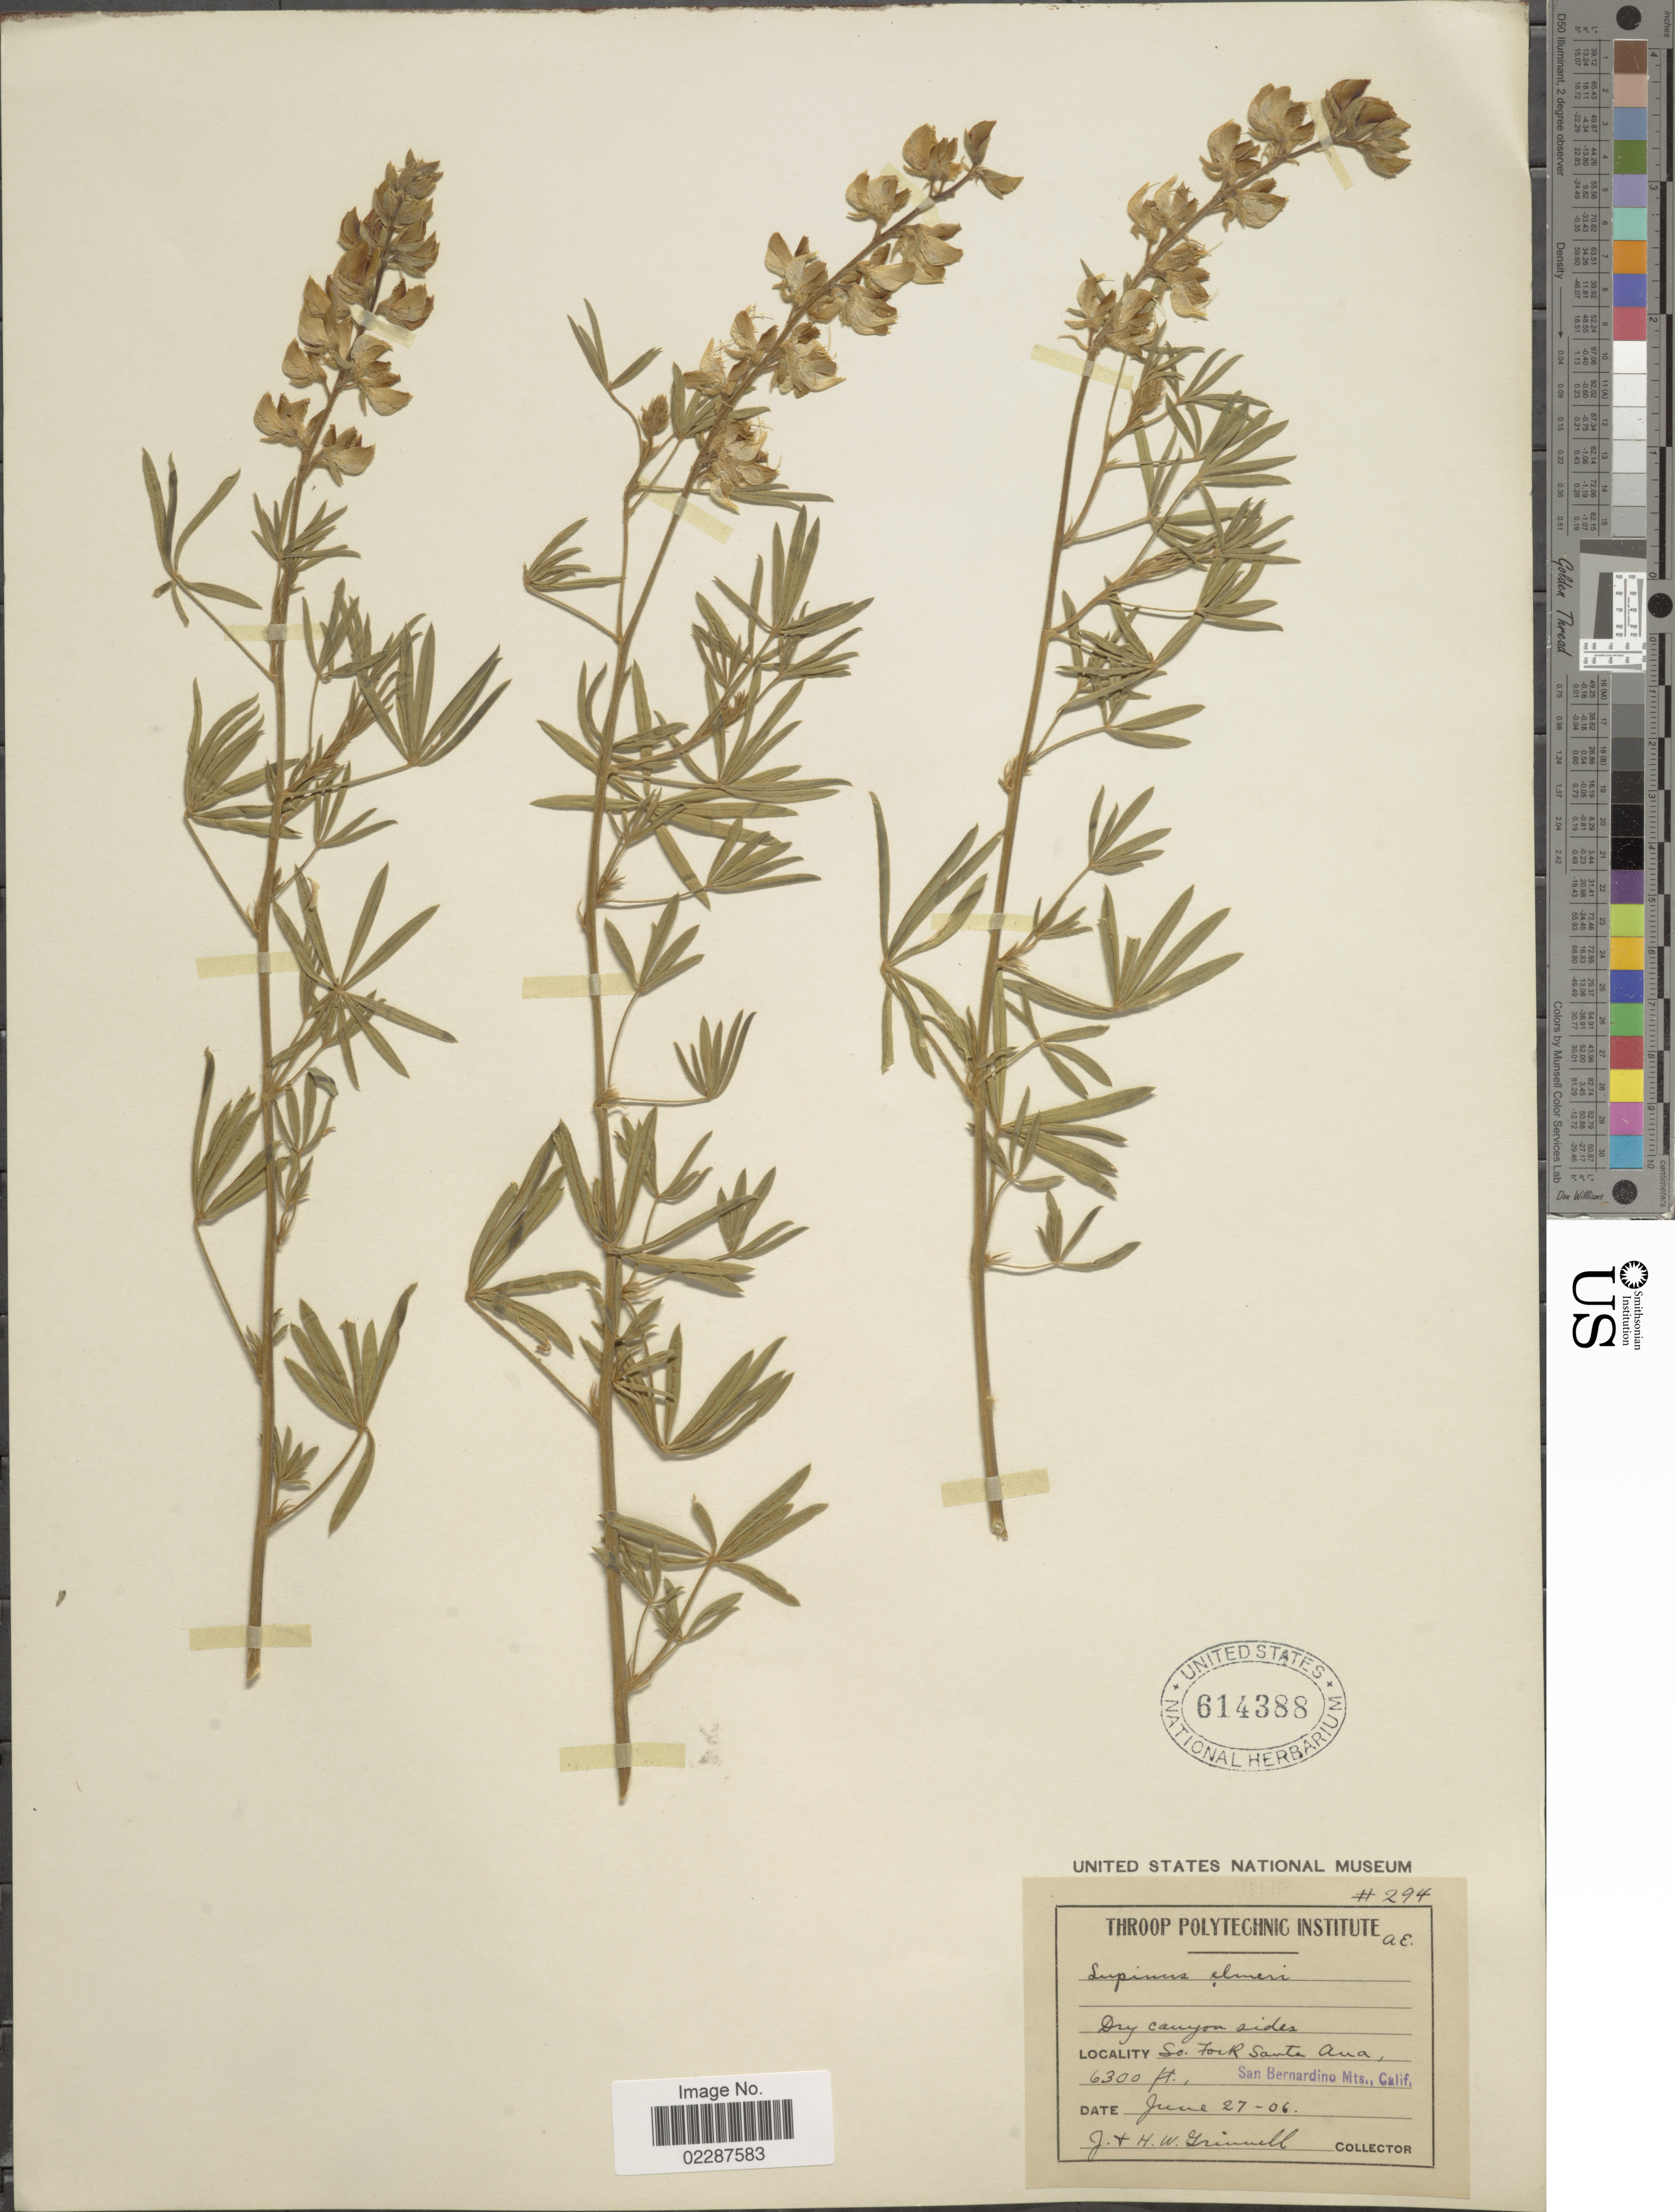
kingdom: Plantae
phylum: Tracheophyta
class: Magnoliopsida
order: Fabales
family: Fabaceae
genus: Lupinus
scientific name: Lupinus shastensis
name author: A. Heller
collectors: J. Grinnell & H. Grinnell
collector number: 294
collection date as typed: Transcribed d/m/y: 27/6/6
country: United States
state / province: California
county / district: San Bernardino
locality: So. Fork Santa Ana, San Bernardino Mts. Calif.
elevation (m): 1920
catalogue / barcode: US 614388